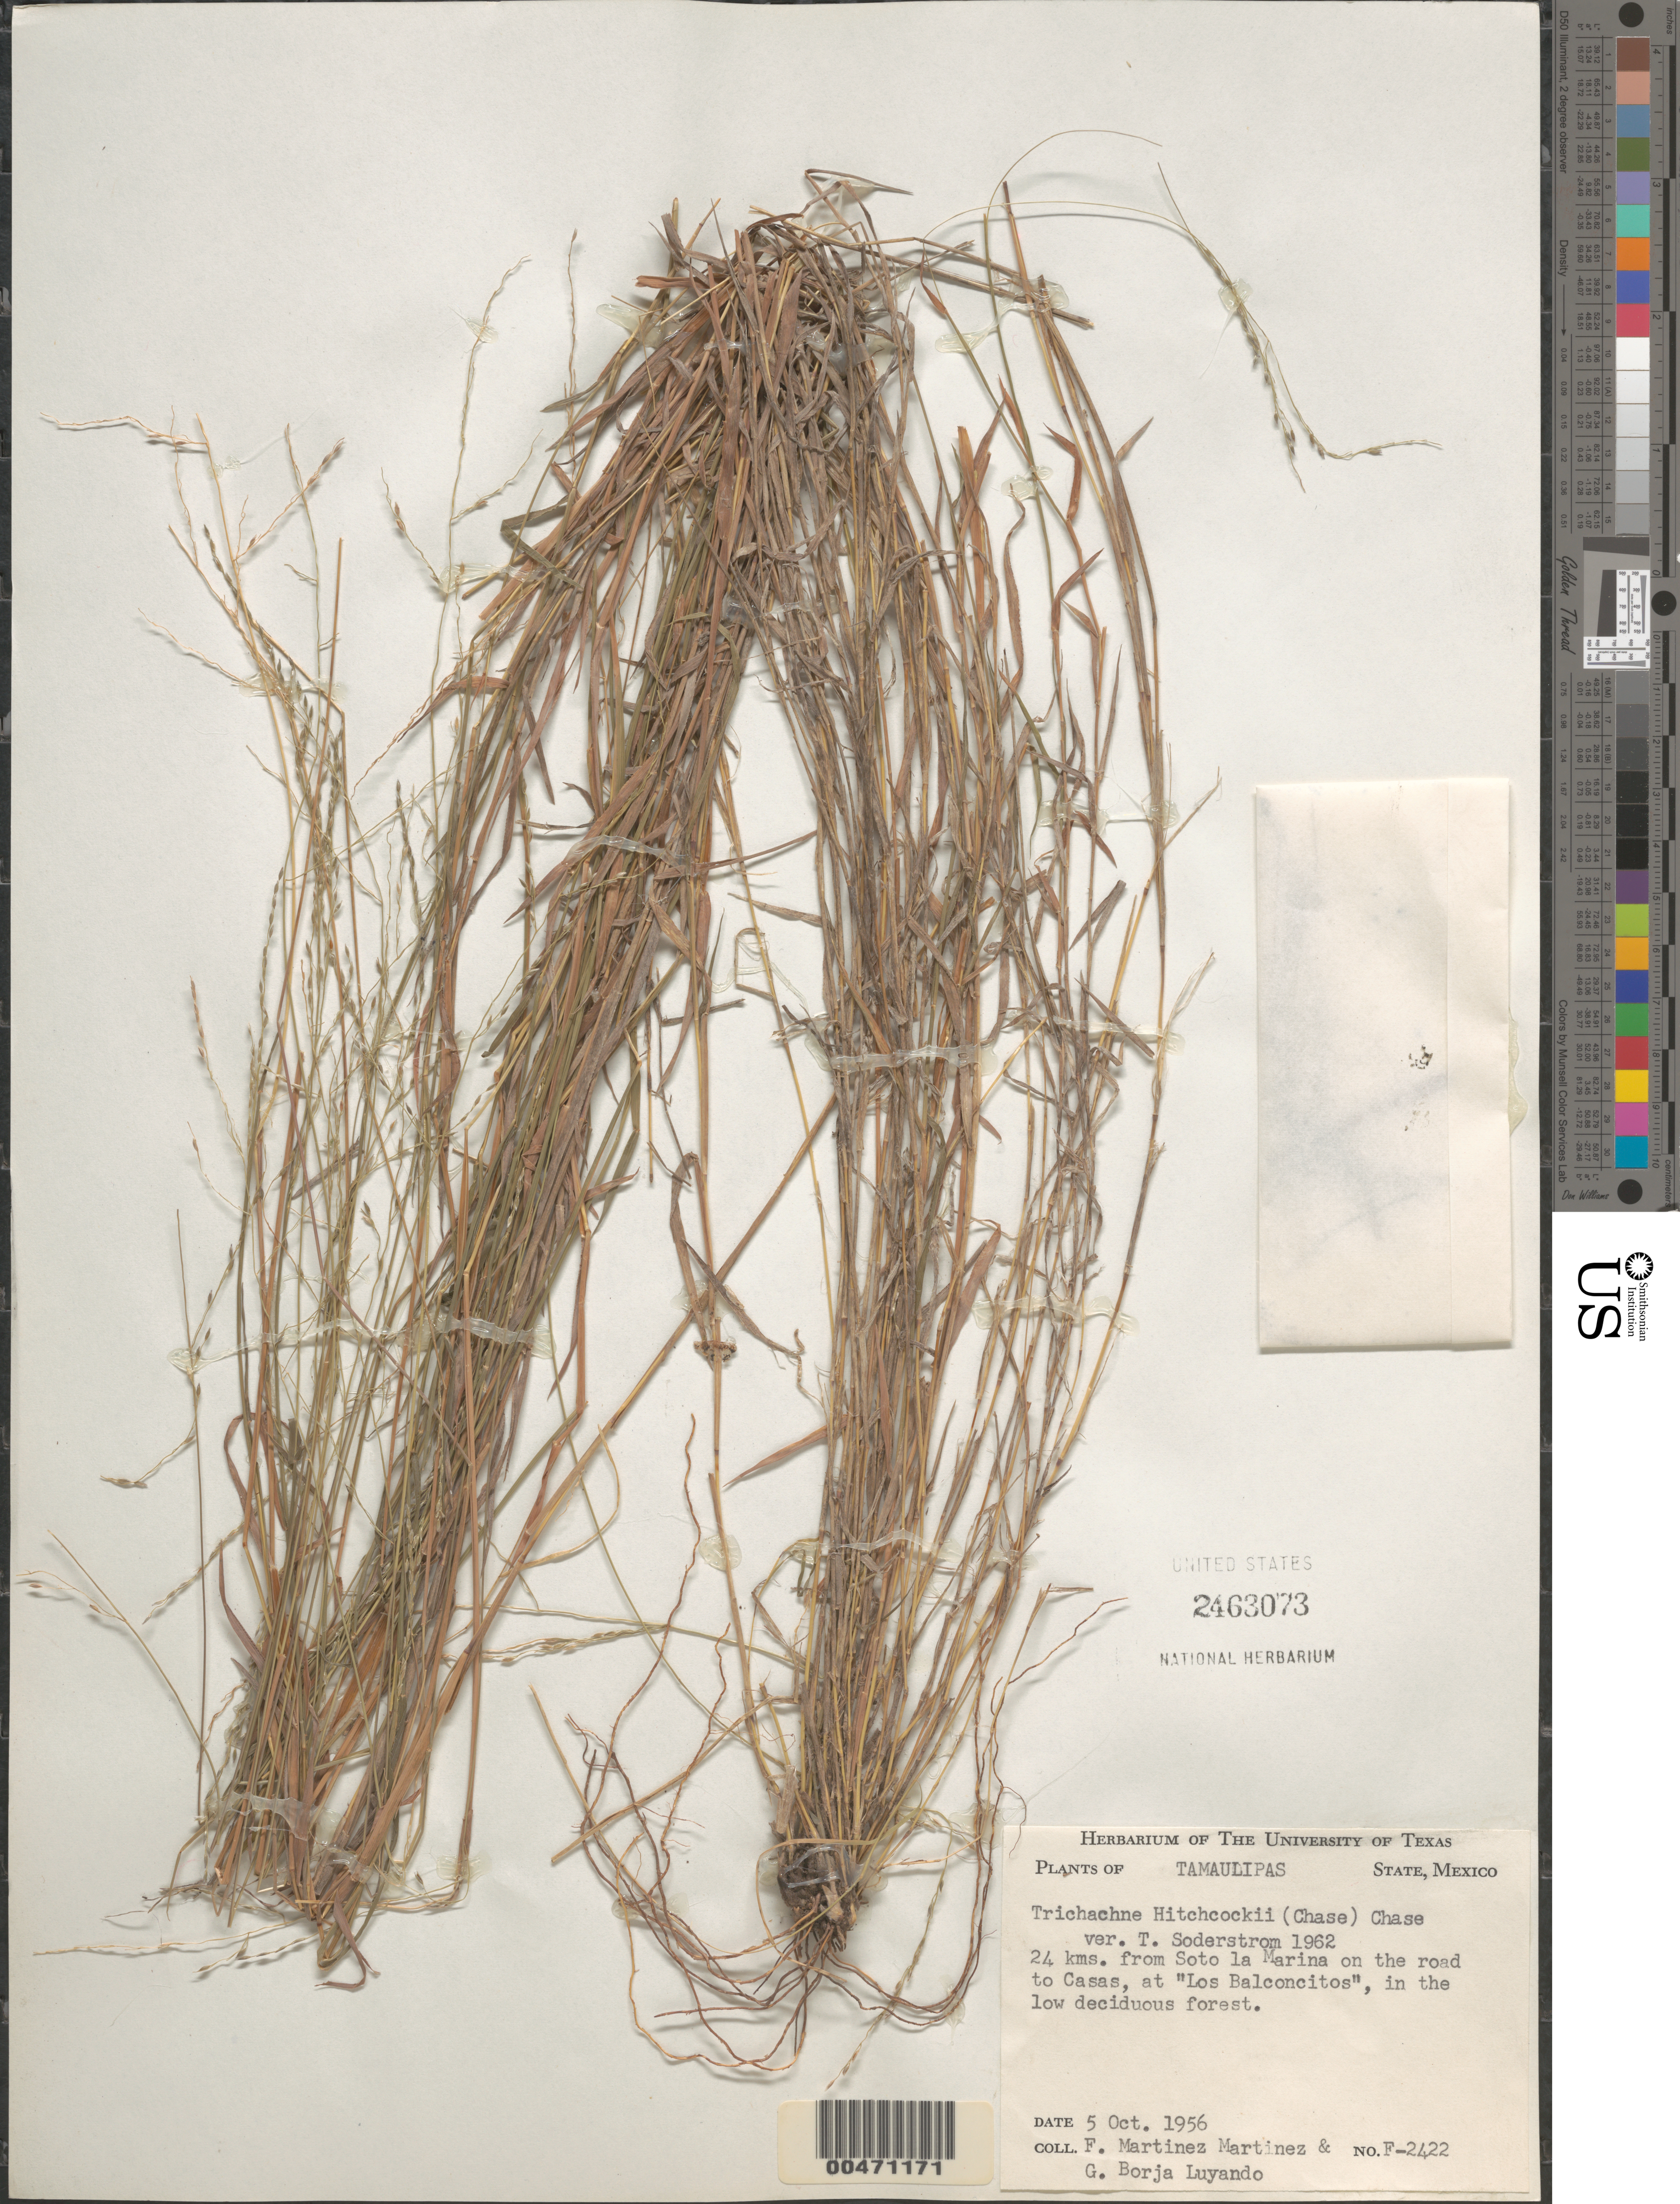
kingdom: Plantae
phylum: Tracheophyta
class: Liliopsida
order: Poales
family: Poaceae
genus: Trichachne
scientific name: Trichachne hitchcockii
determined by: Soderstrom, T. R.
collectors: F. Martinez-M. & G. Borja-Luyando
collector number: F-2422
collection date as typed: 5 Oct 1956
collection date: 1956-10-05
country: Mexico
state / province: Tamaulipas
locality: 24 km from Soto la Marina on the rd to Casas, at Los Baloncitos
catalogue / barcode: US 2463073